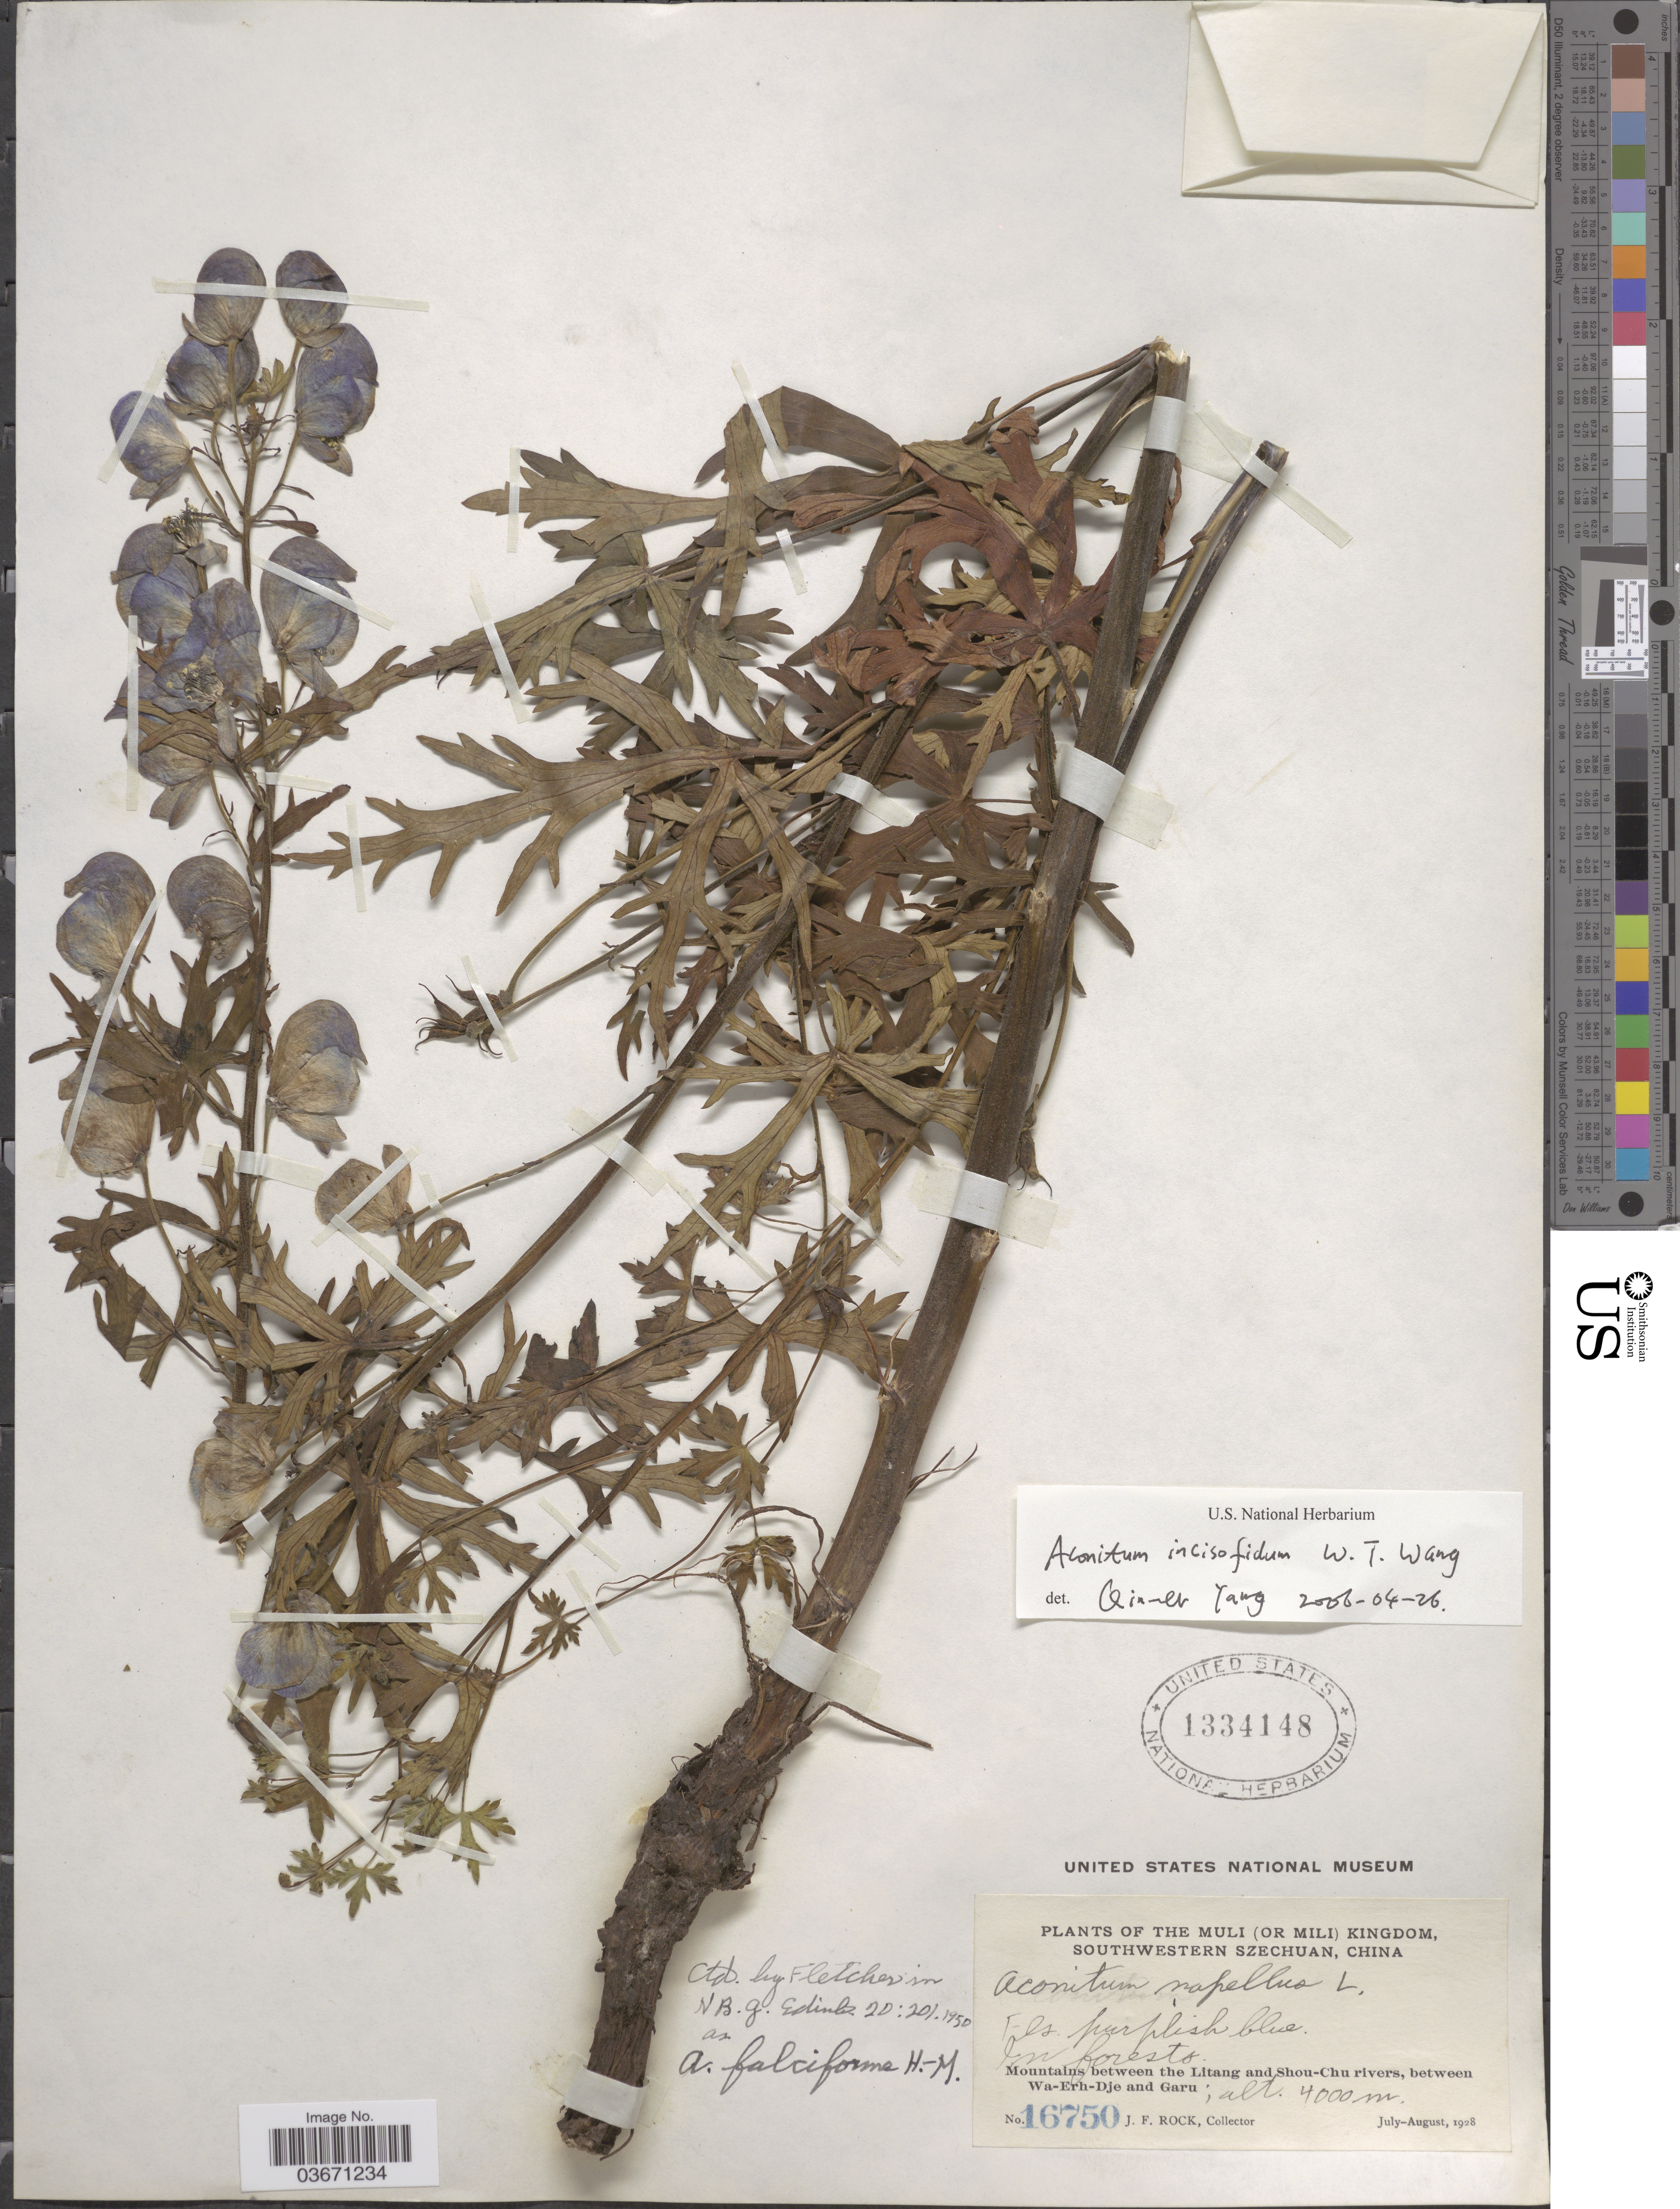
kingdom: Plantae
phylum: Tracheophyta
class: Magnoliopsida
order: Ranunculales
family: Ranunculaceae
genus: Aconitum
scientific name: Aconitum incisofidum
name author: W.T. Wang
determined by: Yang, Q. E.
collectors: J. Rock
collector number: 16750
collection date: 1928-07/1928-08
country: China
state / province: Sichuan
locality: The Muli (or Mili) Kingdom, Southwestern Szechuan. Mountains between the Litang and Shou-Chu rivers, between Wa-Erh-Dje and Garu.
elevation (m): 4000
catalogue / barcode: US 1334148